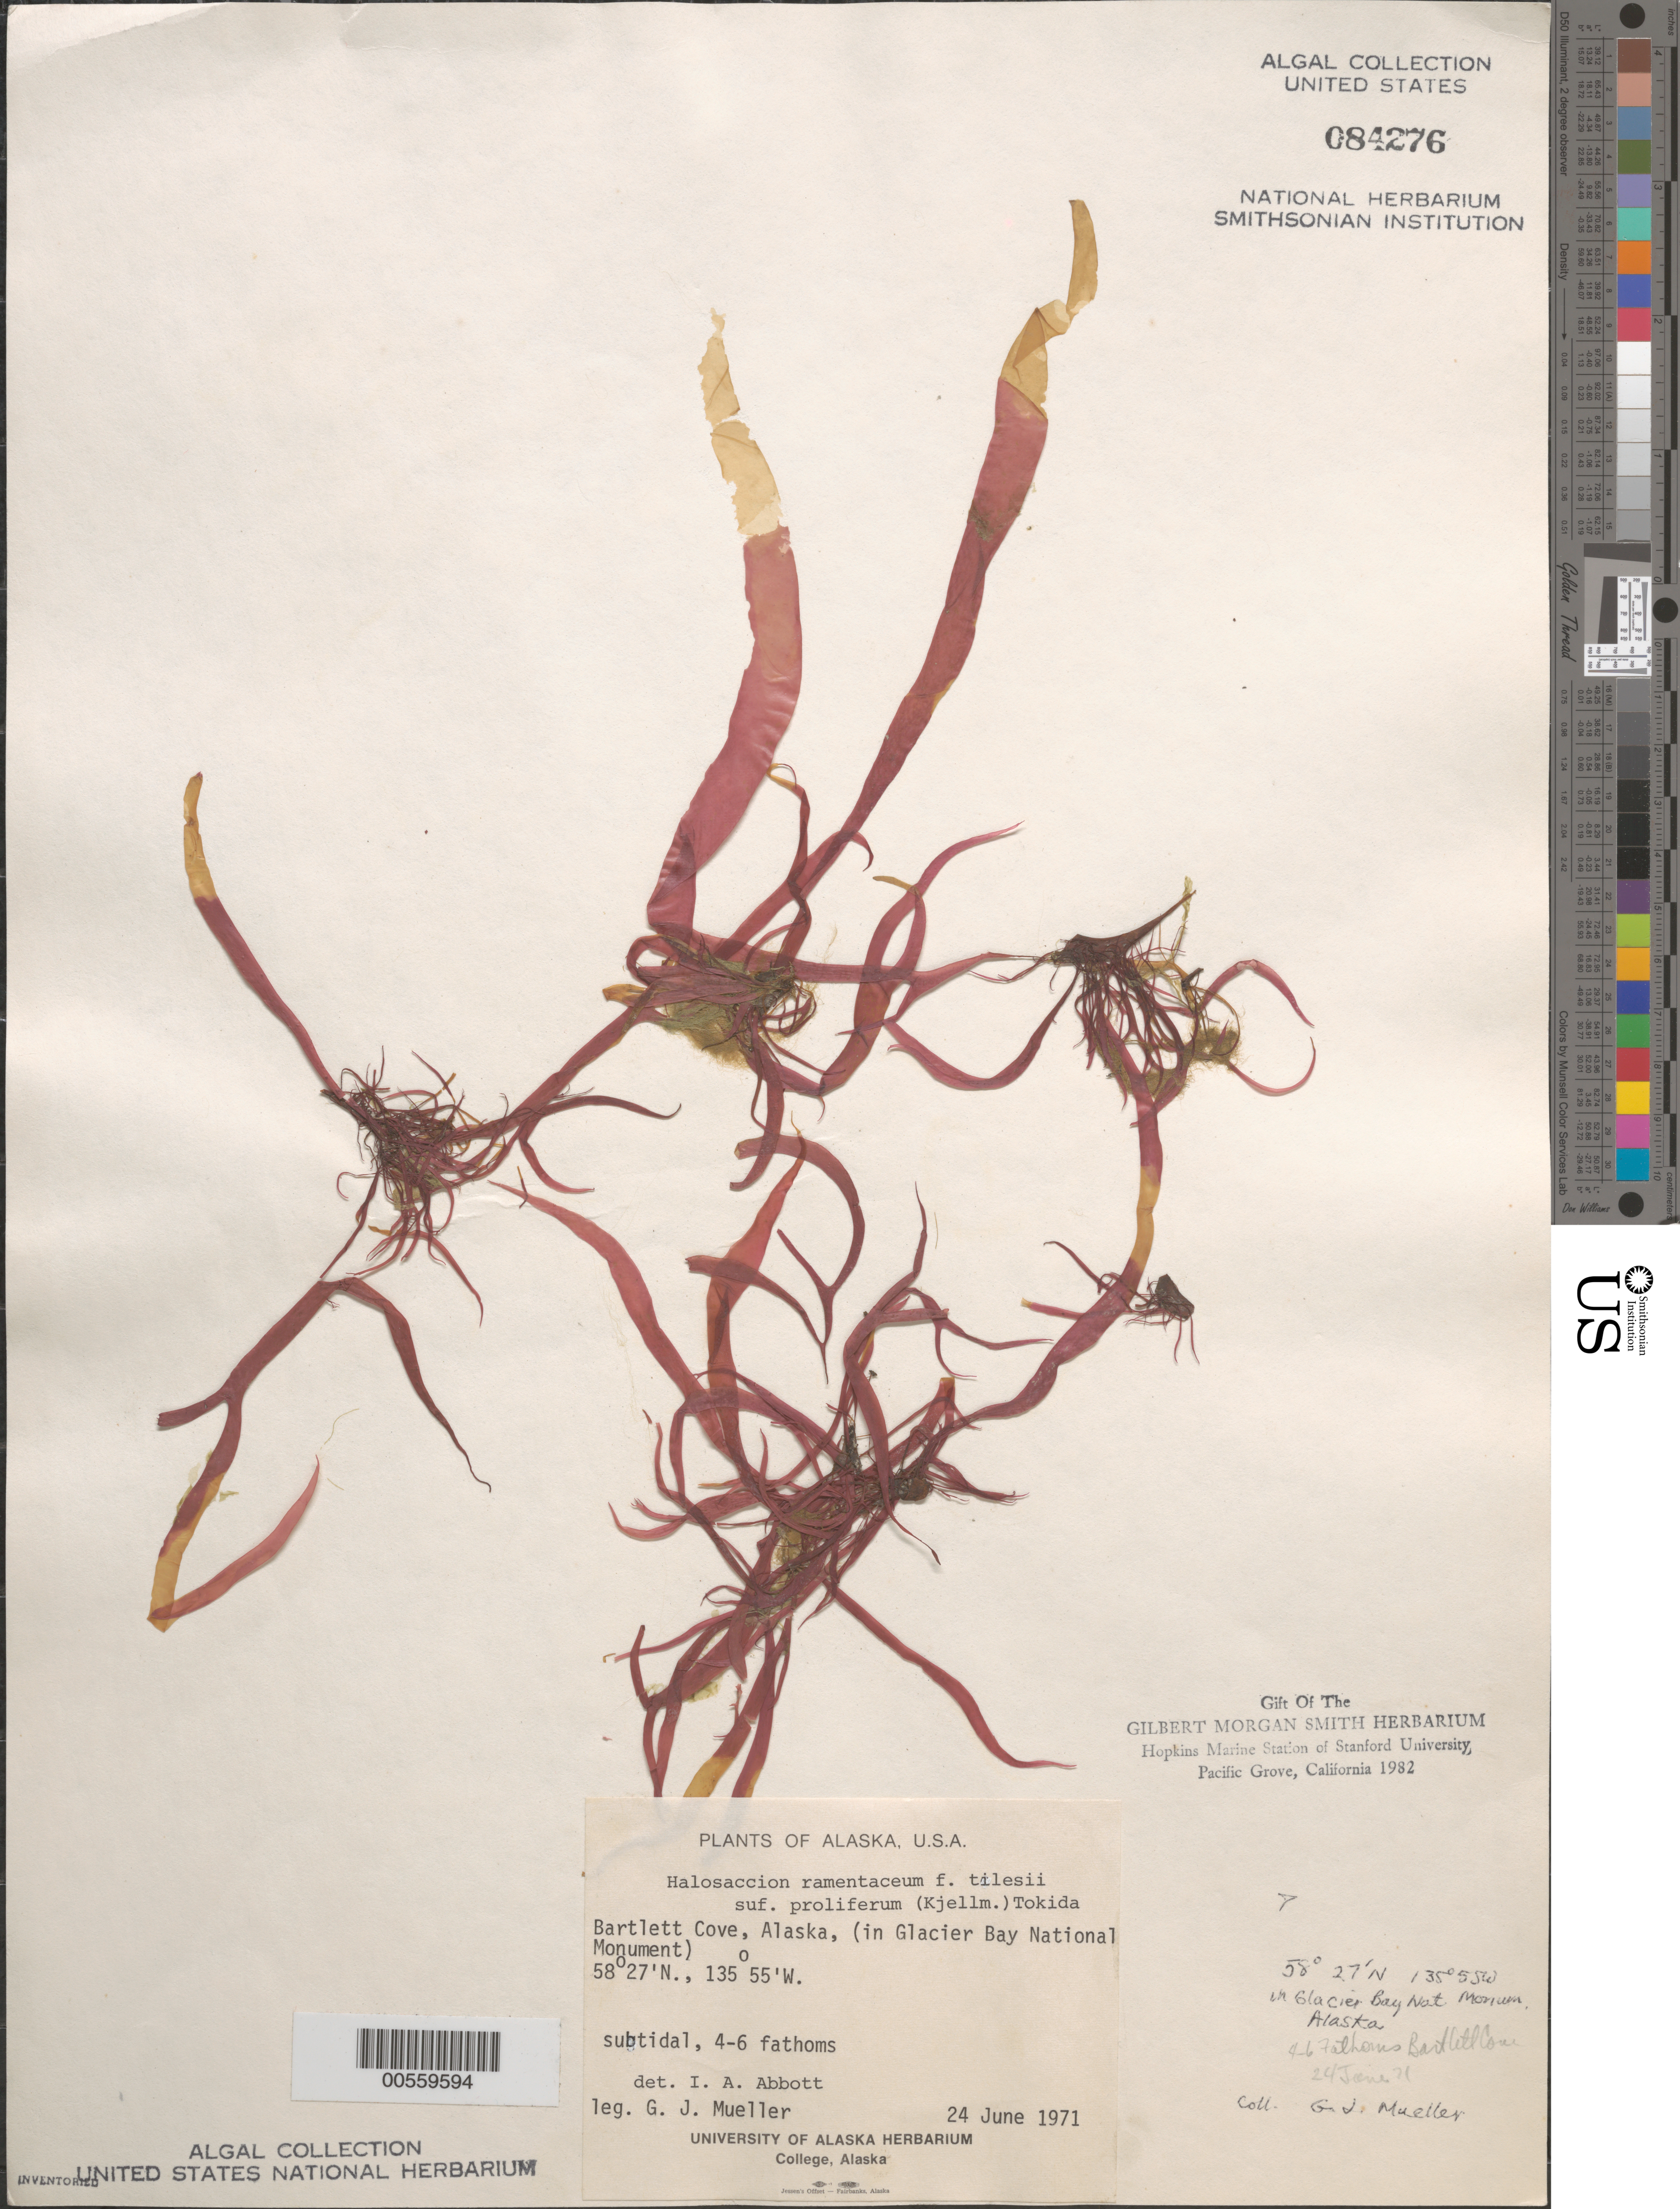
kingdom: Plantae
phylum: Rhodophyta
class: Florideophyceae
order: Palmariales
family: Palmariaceae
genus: Halosaccion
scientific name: Halosaccion ramentaceum f. tilesii subforma proliferum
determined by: Abbott, Isabella A.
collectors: G. Mueller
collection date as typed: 24 Jun 1971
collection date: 1971-06-24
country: United States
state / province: Alaska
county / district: Skagway-Yakutat-Angoon Division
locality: Bartlett Cove, Glacier Bay National Monument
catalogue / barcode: US 84276